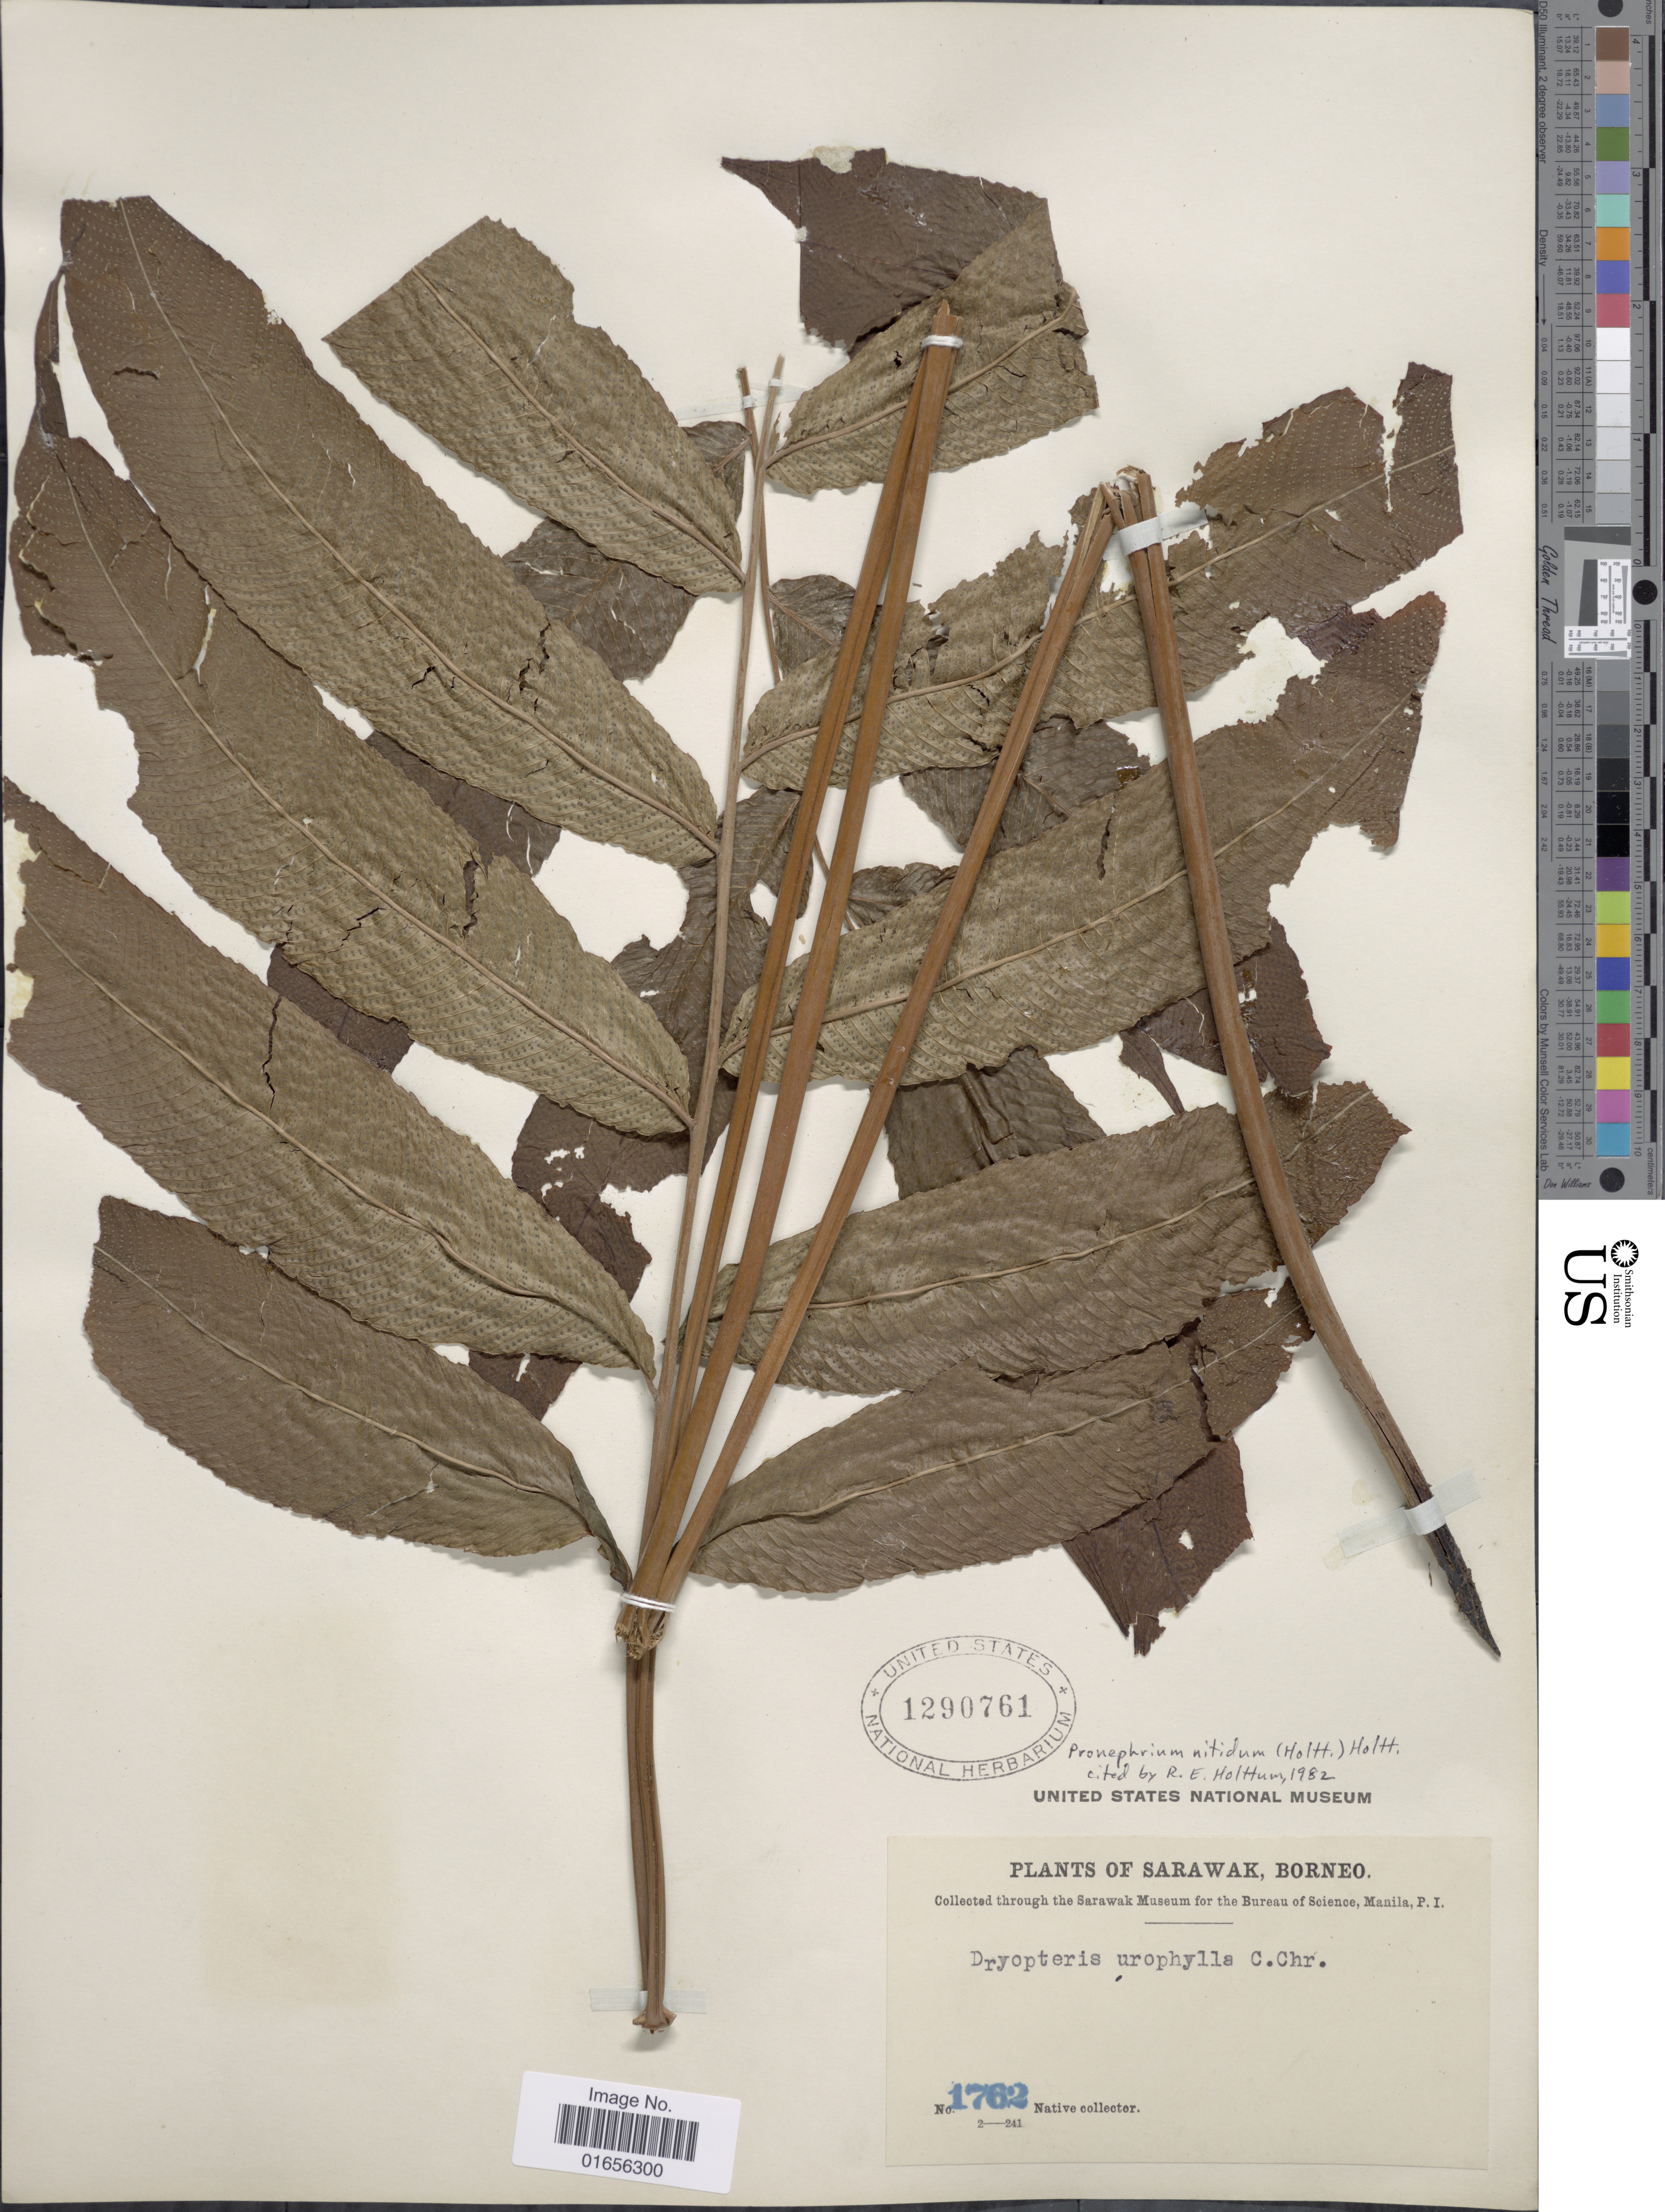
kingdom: Plantae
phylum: Tracheophyta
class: Polypodiopsida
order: Polypodiales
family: Thelypteridaceae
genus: Pronephrium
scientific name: Pronephrium nitidum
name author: Holttum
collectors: Native collector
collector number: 1762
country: Malaysia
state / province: Sarawak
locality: Sarwak, Borneo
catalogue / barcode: US 1290761